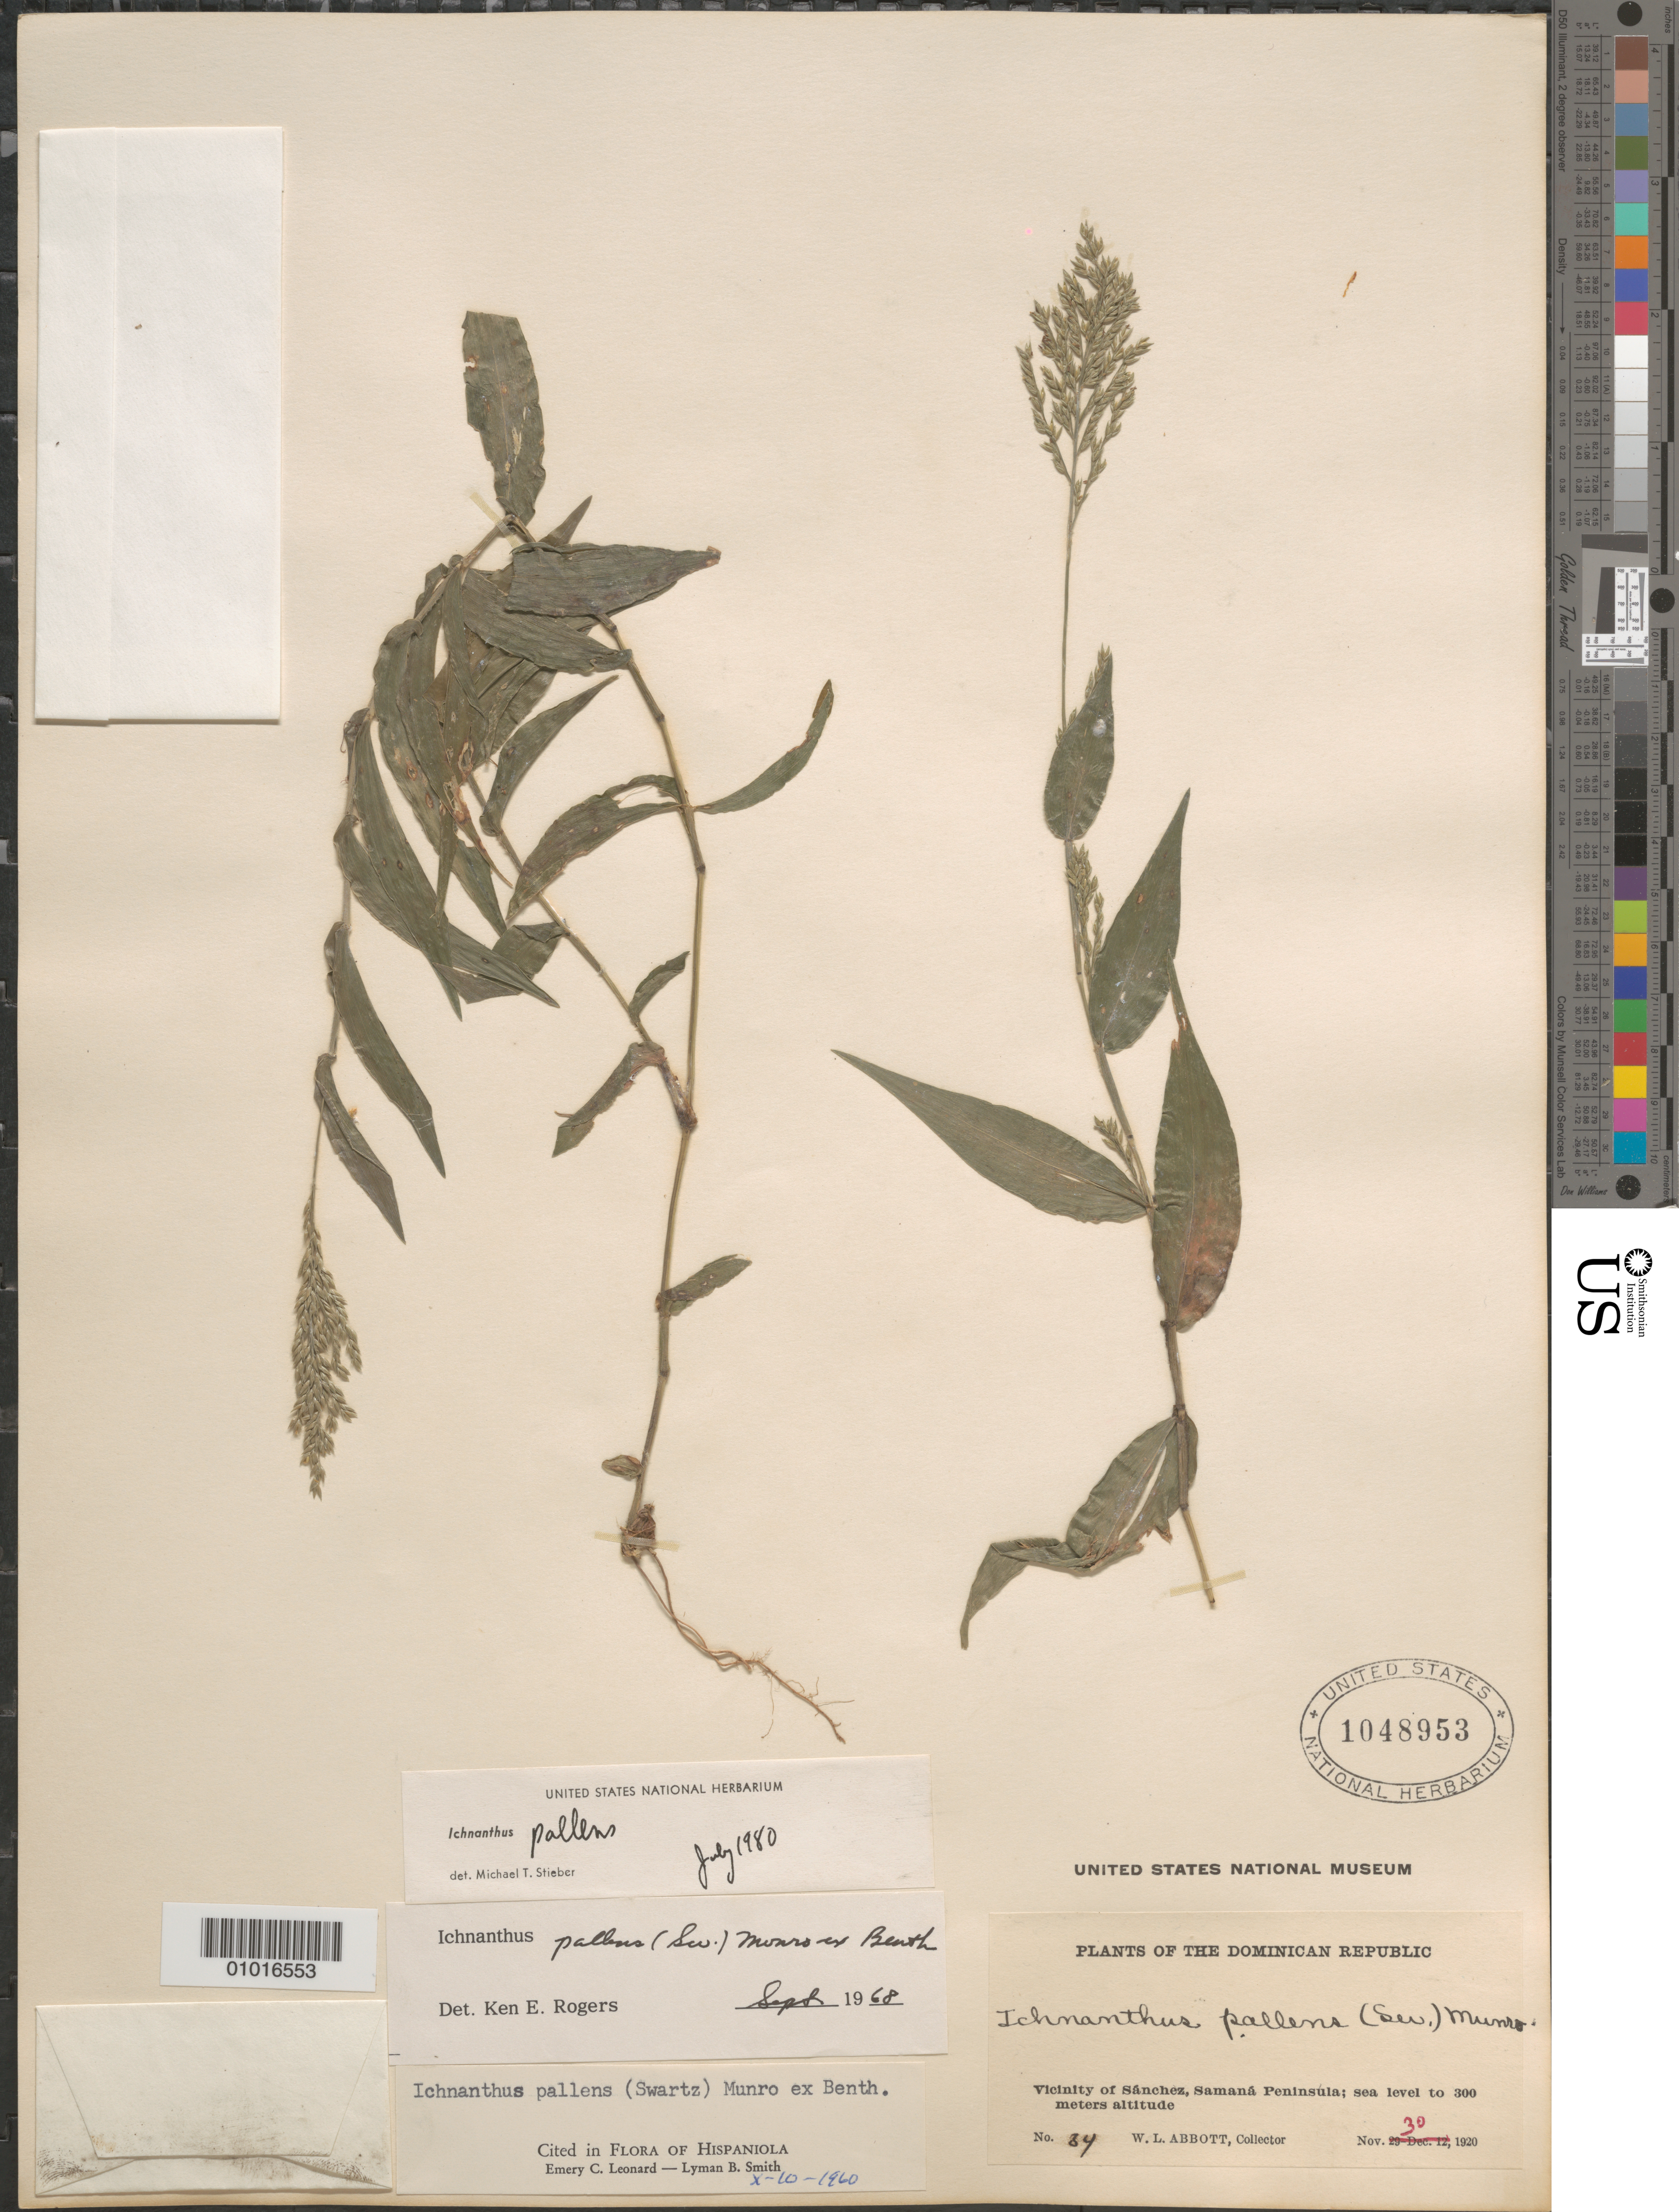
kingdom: Plantae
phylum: Tracheophyta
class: Liliopsida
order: Poales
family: Poaceae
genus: Ichnanthus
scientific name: Ichnanthus pallens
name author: (Sw.) Munro ex Benth.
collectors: W. L. Abbott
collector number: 34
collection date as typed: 30 Nov 1920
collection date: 1920-11-30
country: Dominican Republic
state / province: Samaná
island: Hispaniola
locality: Vicinity of Sanchez, Samana Peninsula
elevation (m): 0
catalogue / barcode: US 1048953